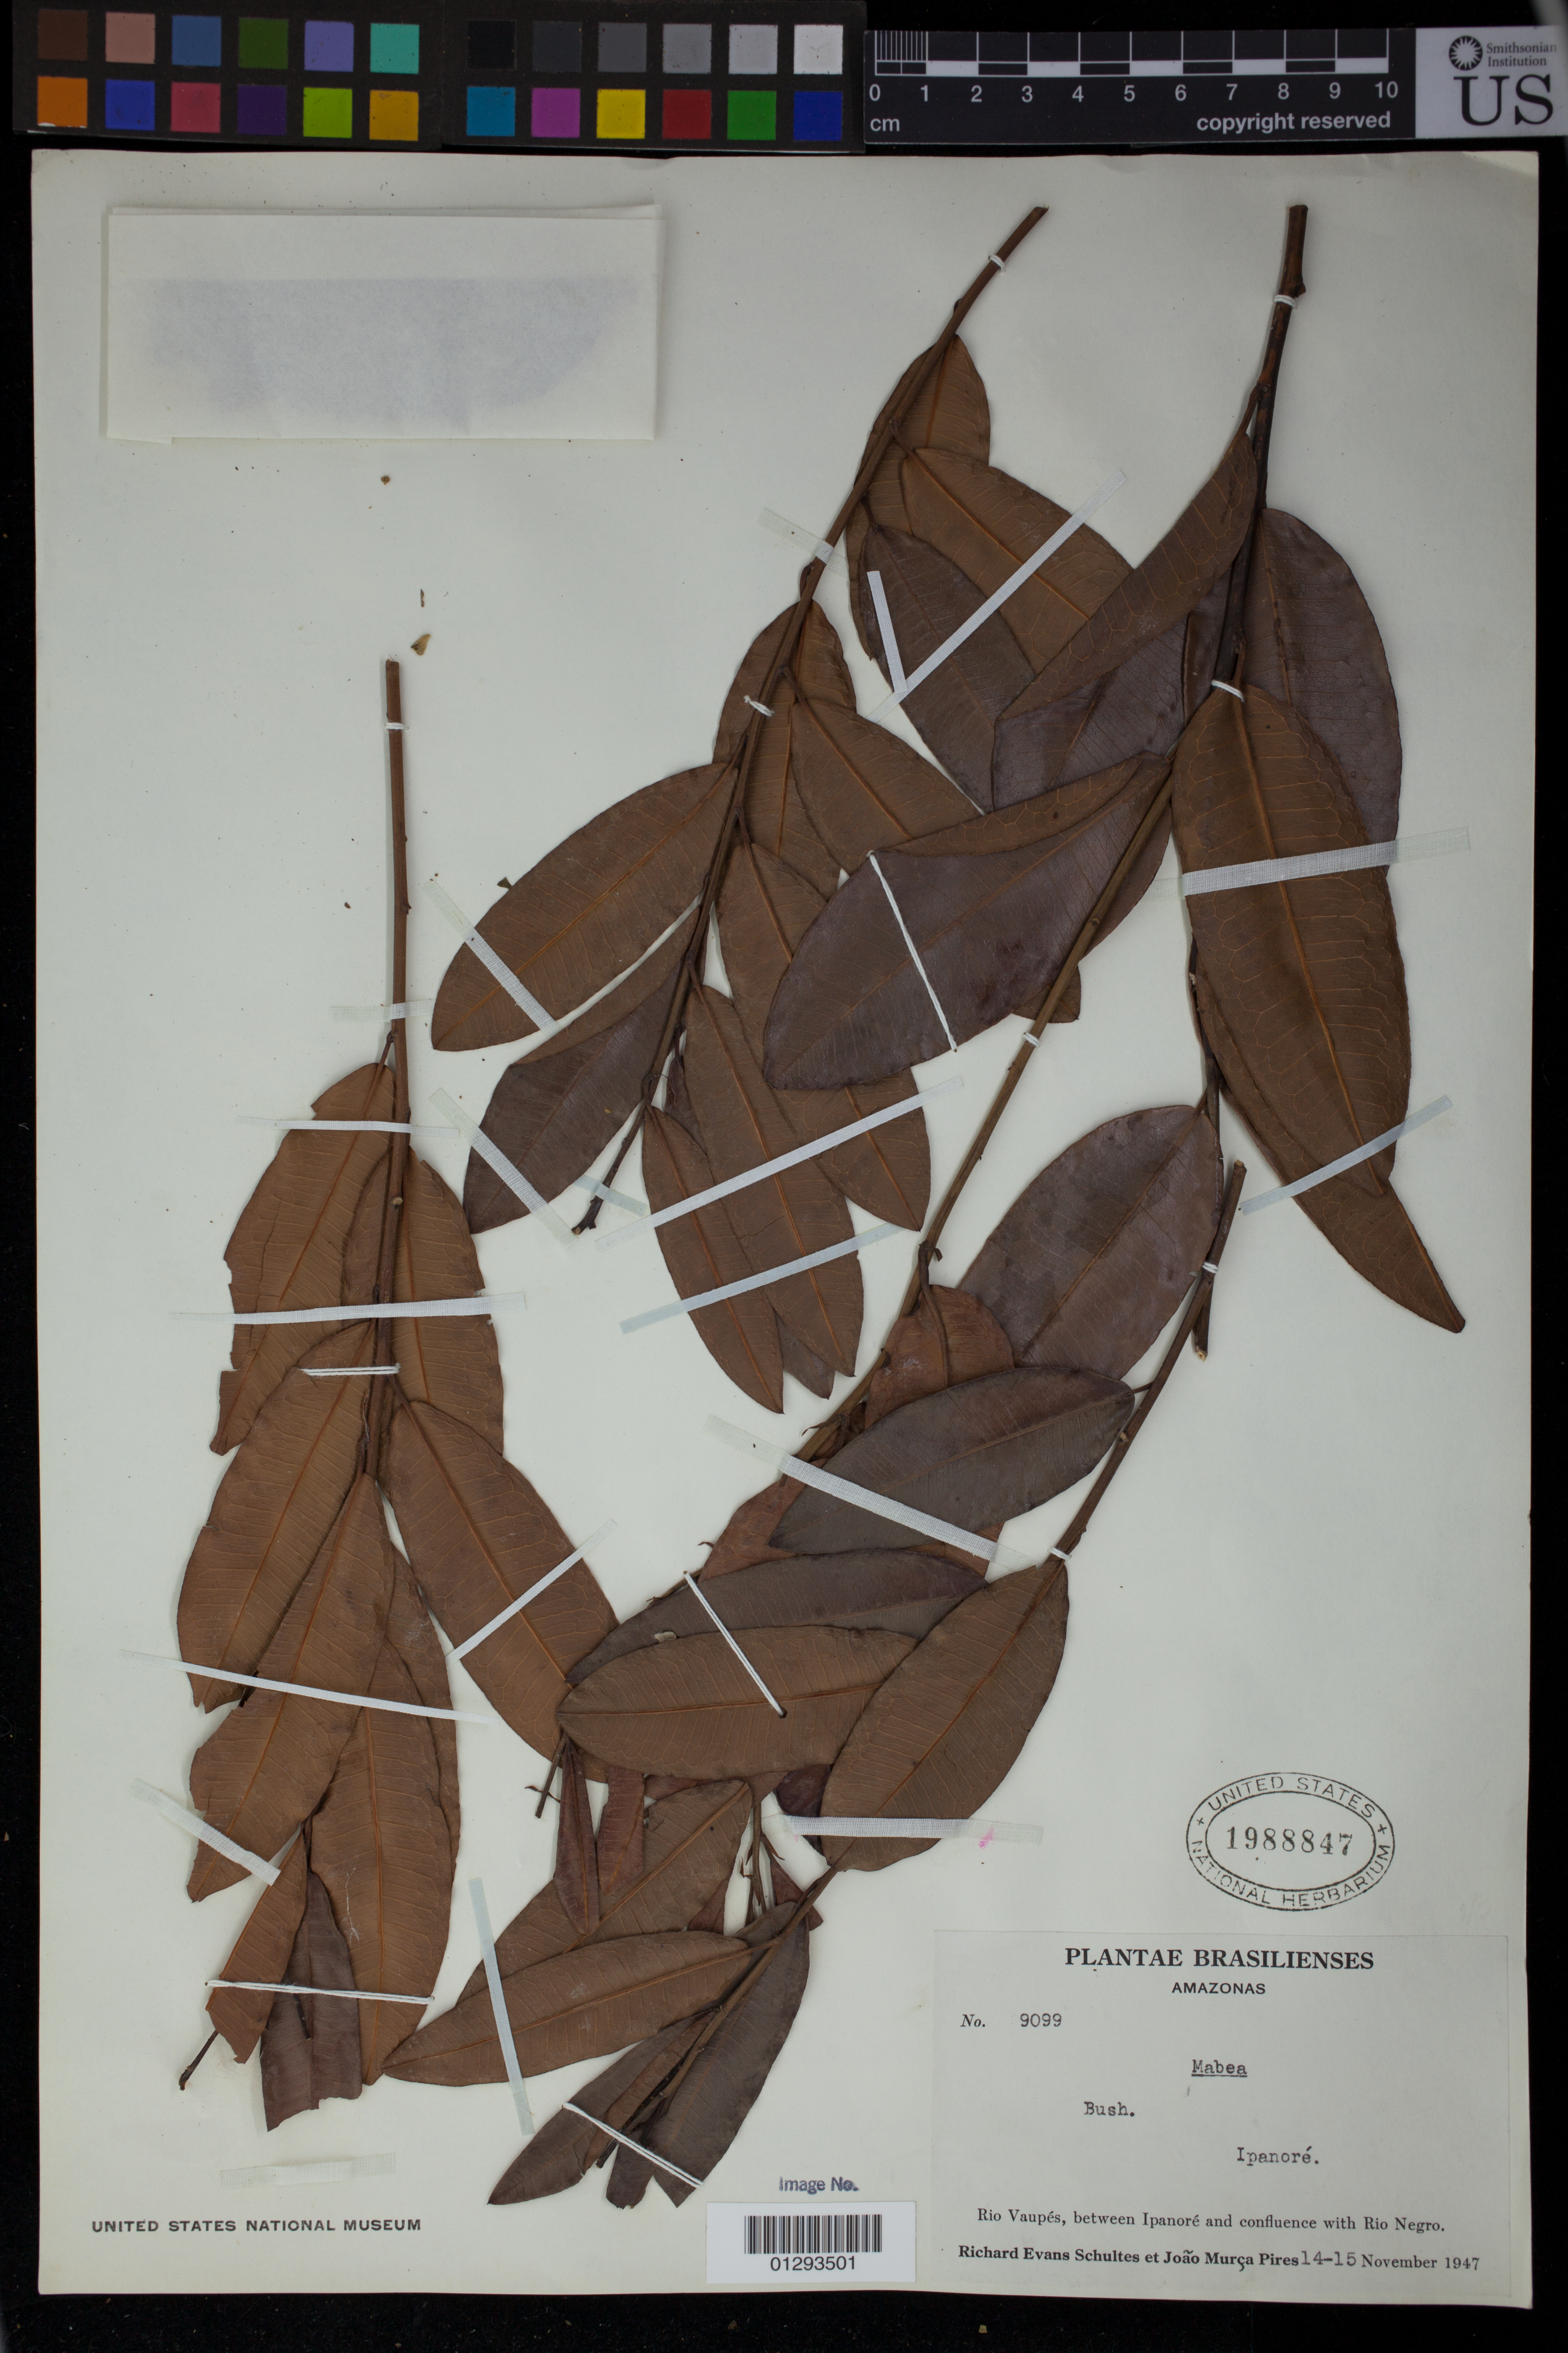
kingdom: Plantae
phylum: Tracheophyta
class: Magnoliopsida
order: Malpighiales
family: Euphorbiaceae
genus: Mabea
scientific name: Mabea sp.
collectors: R. E. Schultes & J. M. Pires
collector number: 9909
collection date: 1944-11-15/1947-11-14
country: Brazil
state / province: Amazonas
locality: Rio Vaupes, between Ipanore and confluence with Rio Negro.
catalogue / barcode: US 1988847